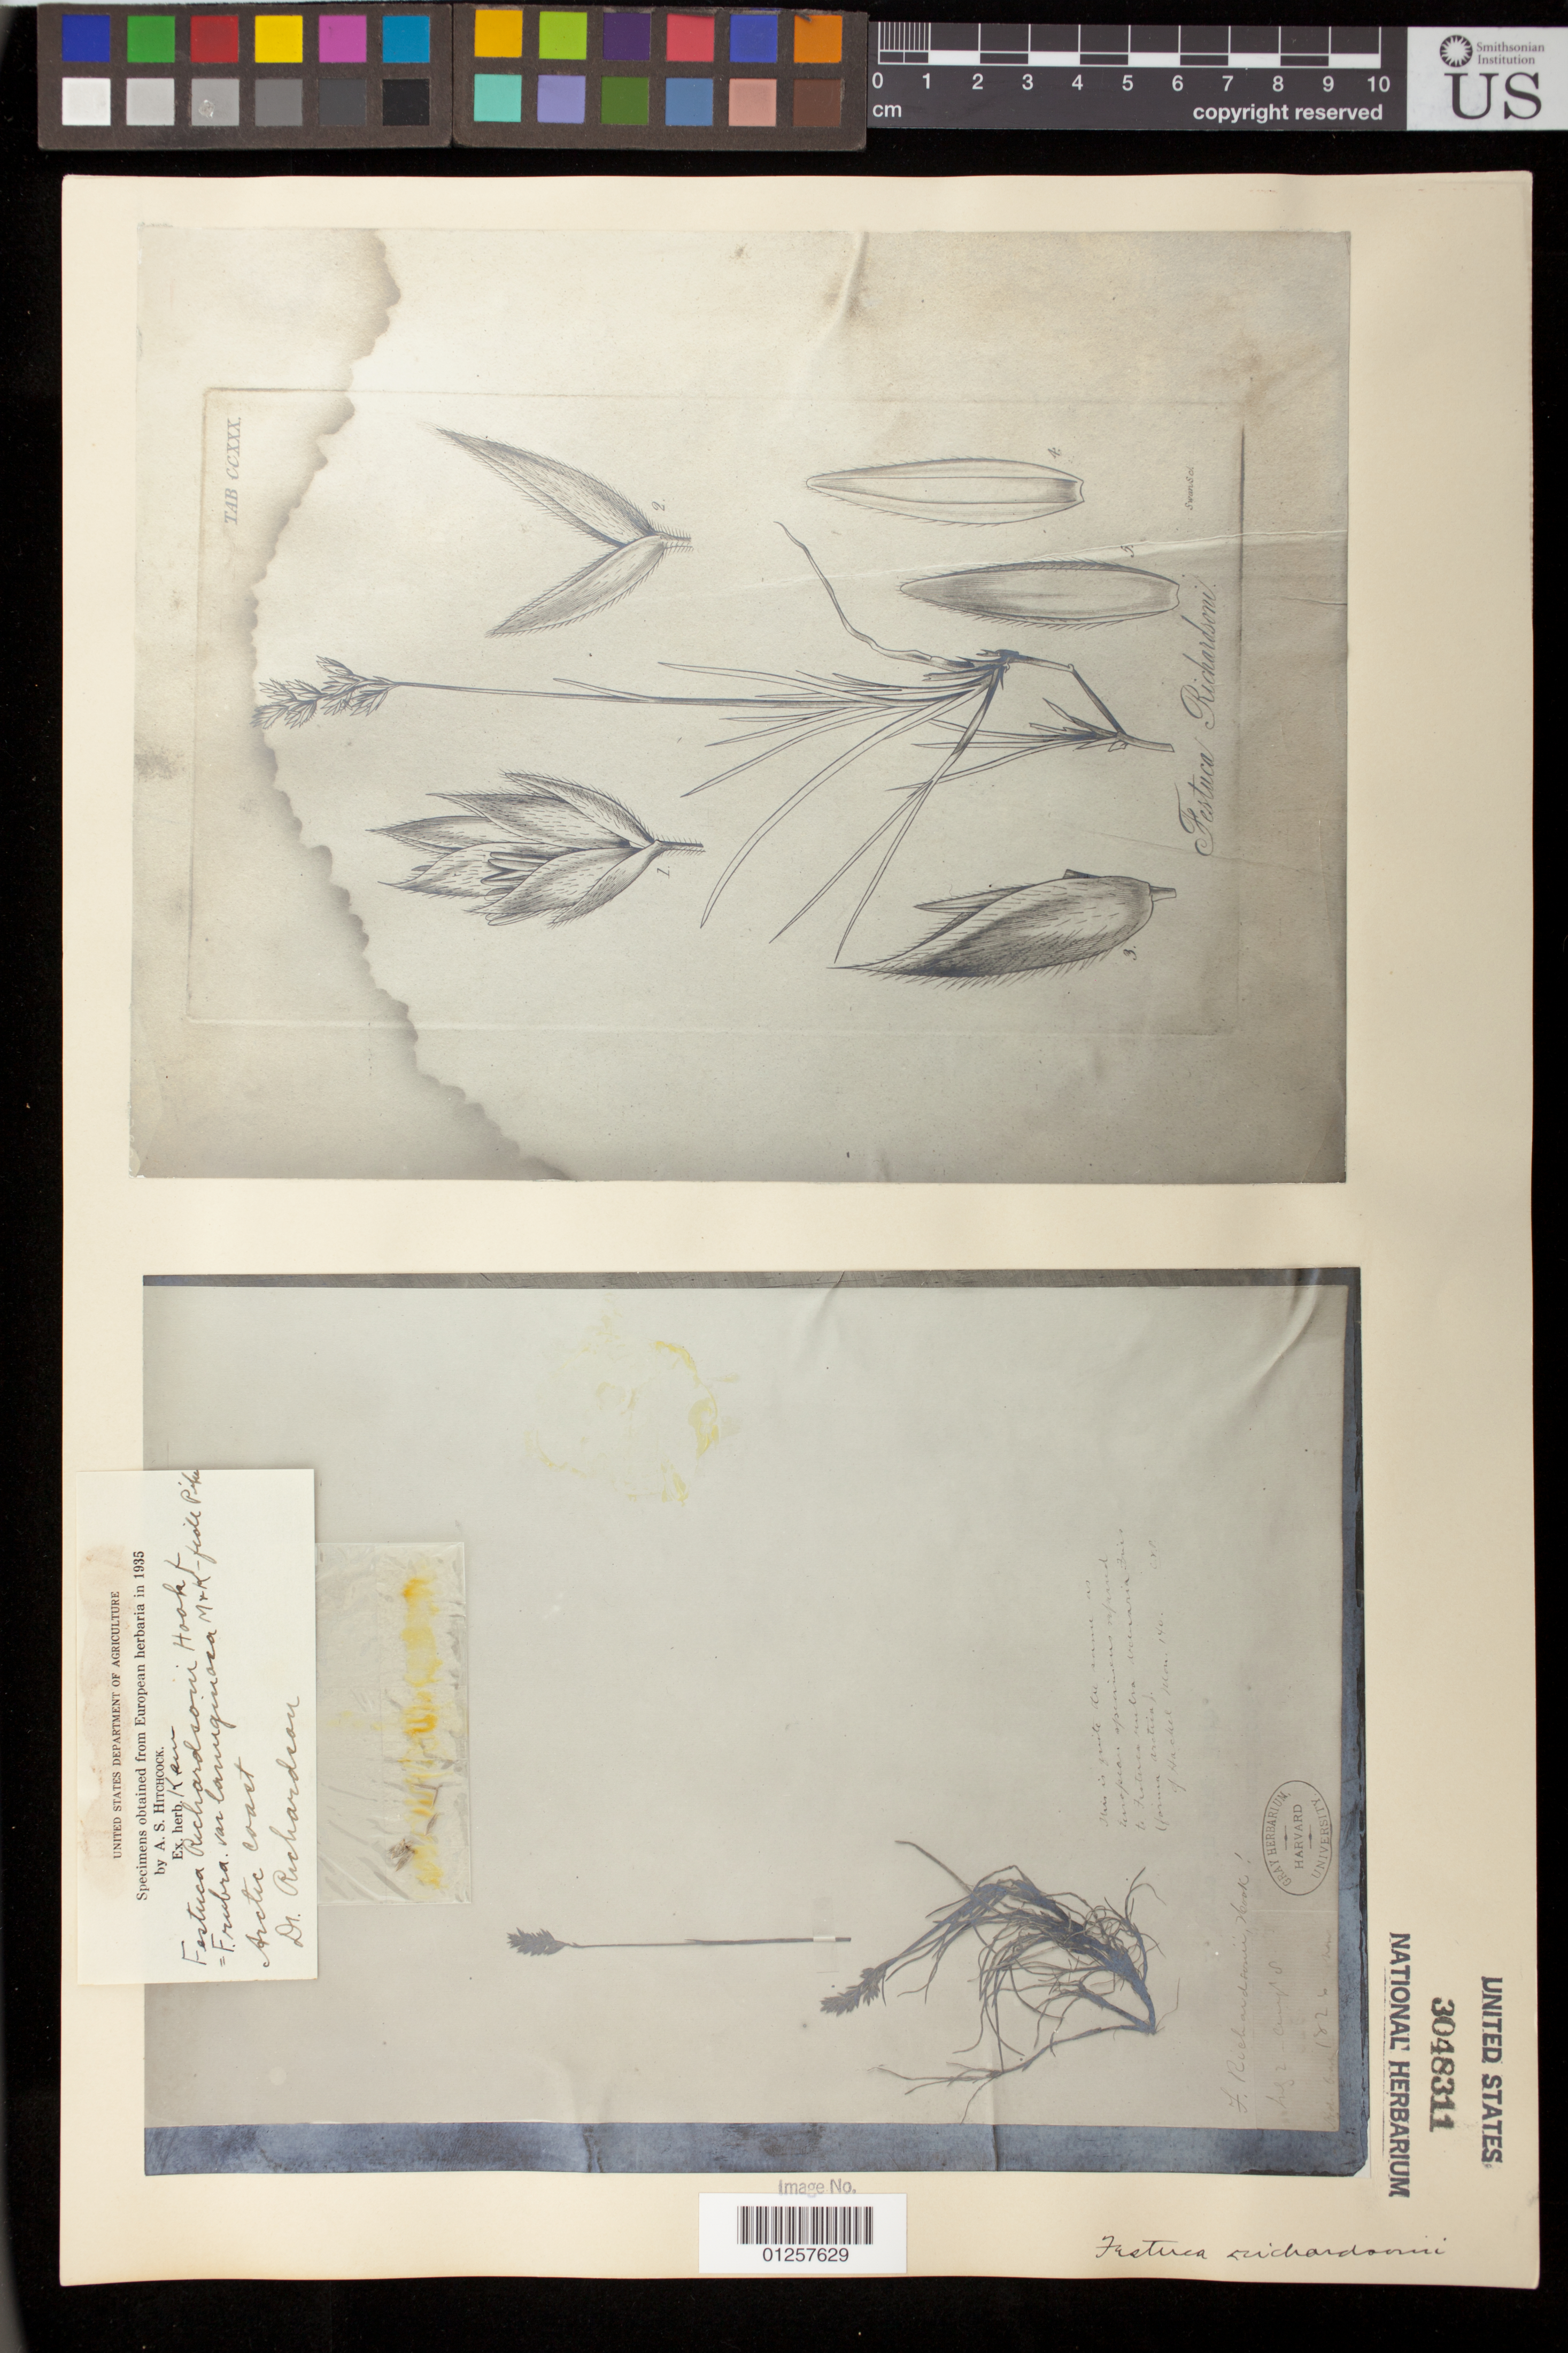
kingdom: Plantae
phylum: Tracheophyta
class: Liliopsida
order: Poales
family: Poaceae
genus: Festuca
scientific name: Festuca richardsonii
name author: Hook.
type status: Type Fragment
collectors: J. Richardson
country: Canada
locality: Arctic seacoast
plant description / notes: Fragmentary material of type specimen ex herb. Kew.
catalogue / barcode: US 3048311